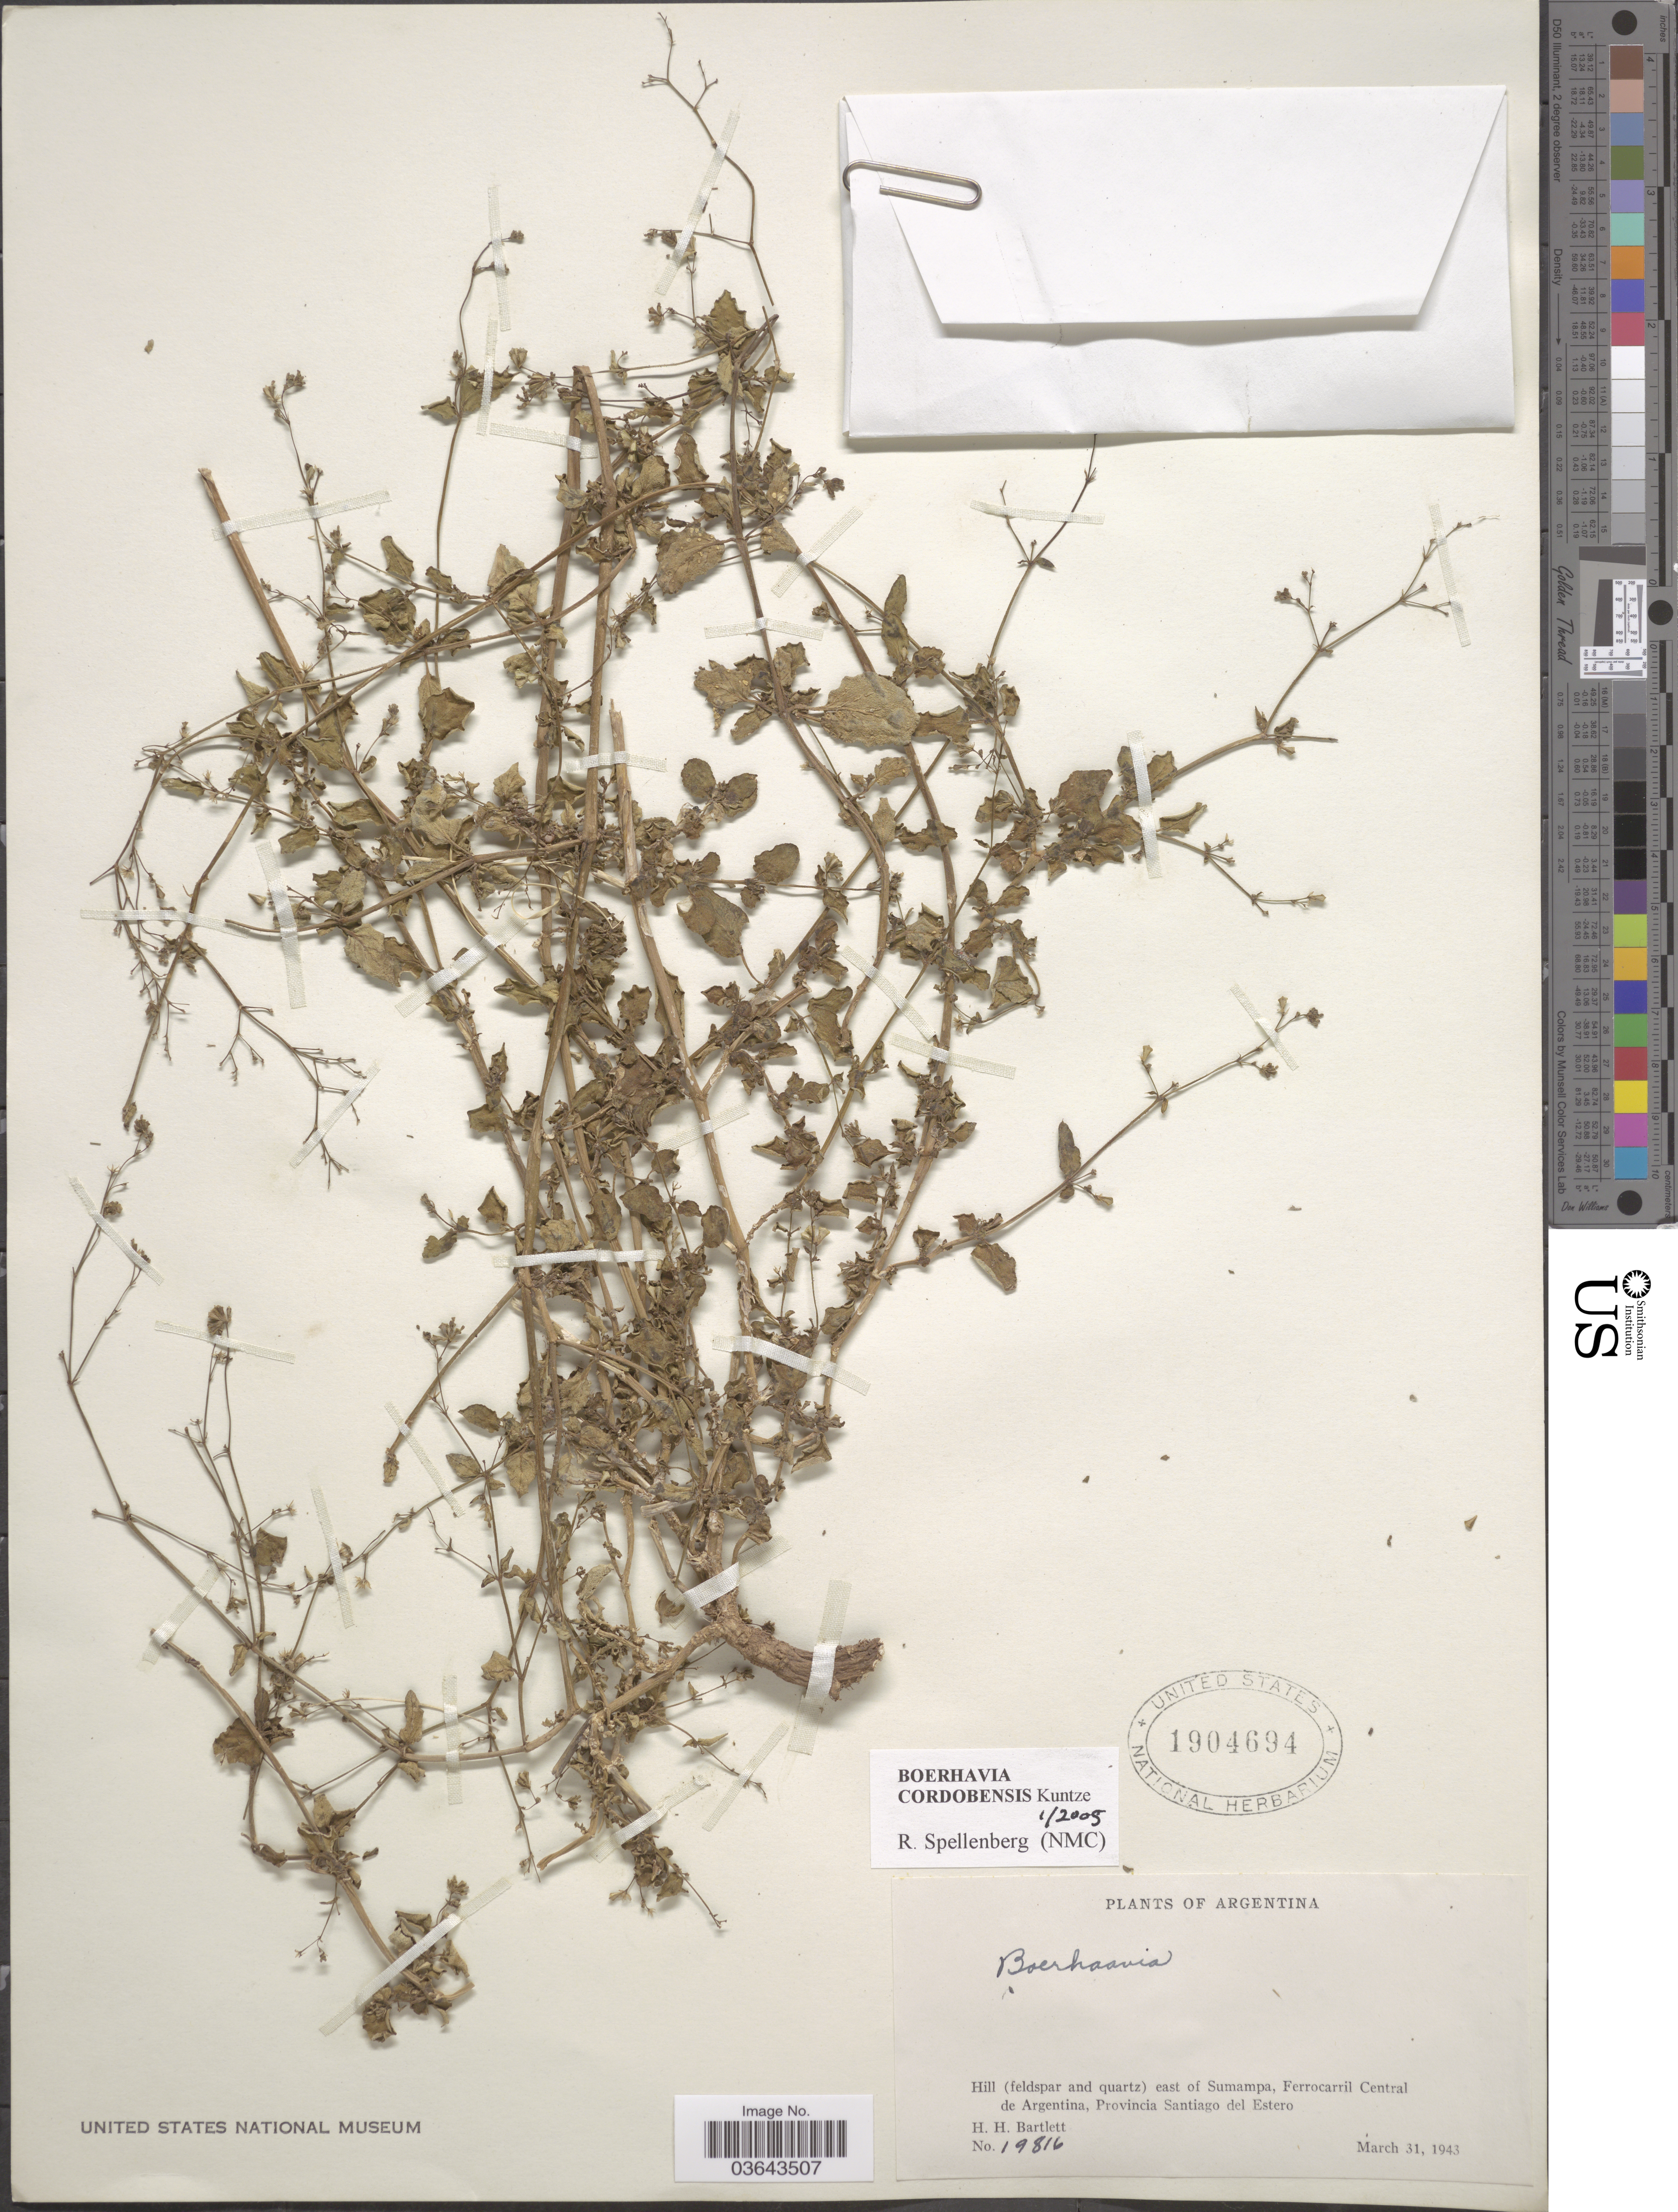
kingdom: Plantae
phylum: Tracheophyta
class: Magnoliopsida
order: Caryophyllales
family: Nyctaginaceae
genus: Boerhavia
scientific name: Boerhavia cordobensis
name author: Kuntze ex Heimerl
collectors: H. H. Bartlett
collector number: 19816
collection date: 1943-03-31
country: Argentina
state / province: Santiago del Estero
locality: Hill (feldspar and quartz) east of Sumampa, Ferrocarril Central de Argentina.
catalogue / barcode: US 1904694